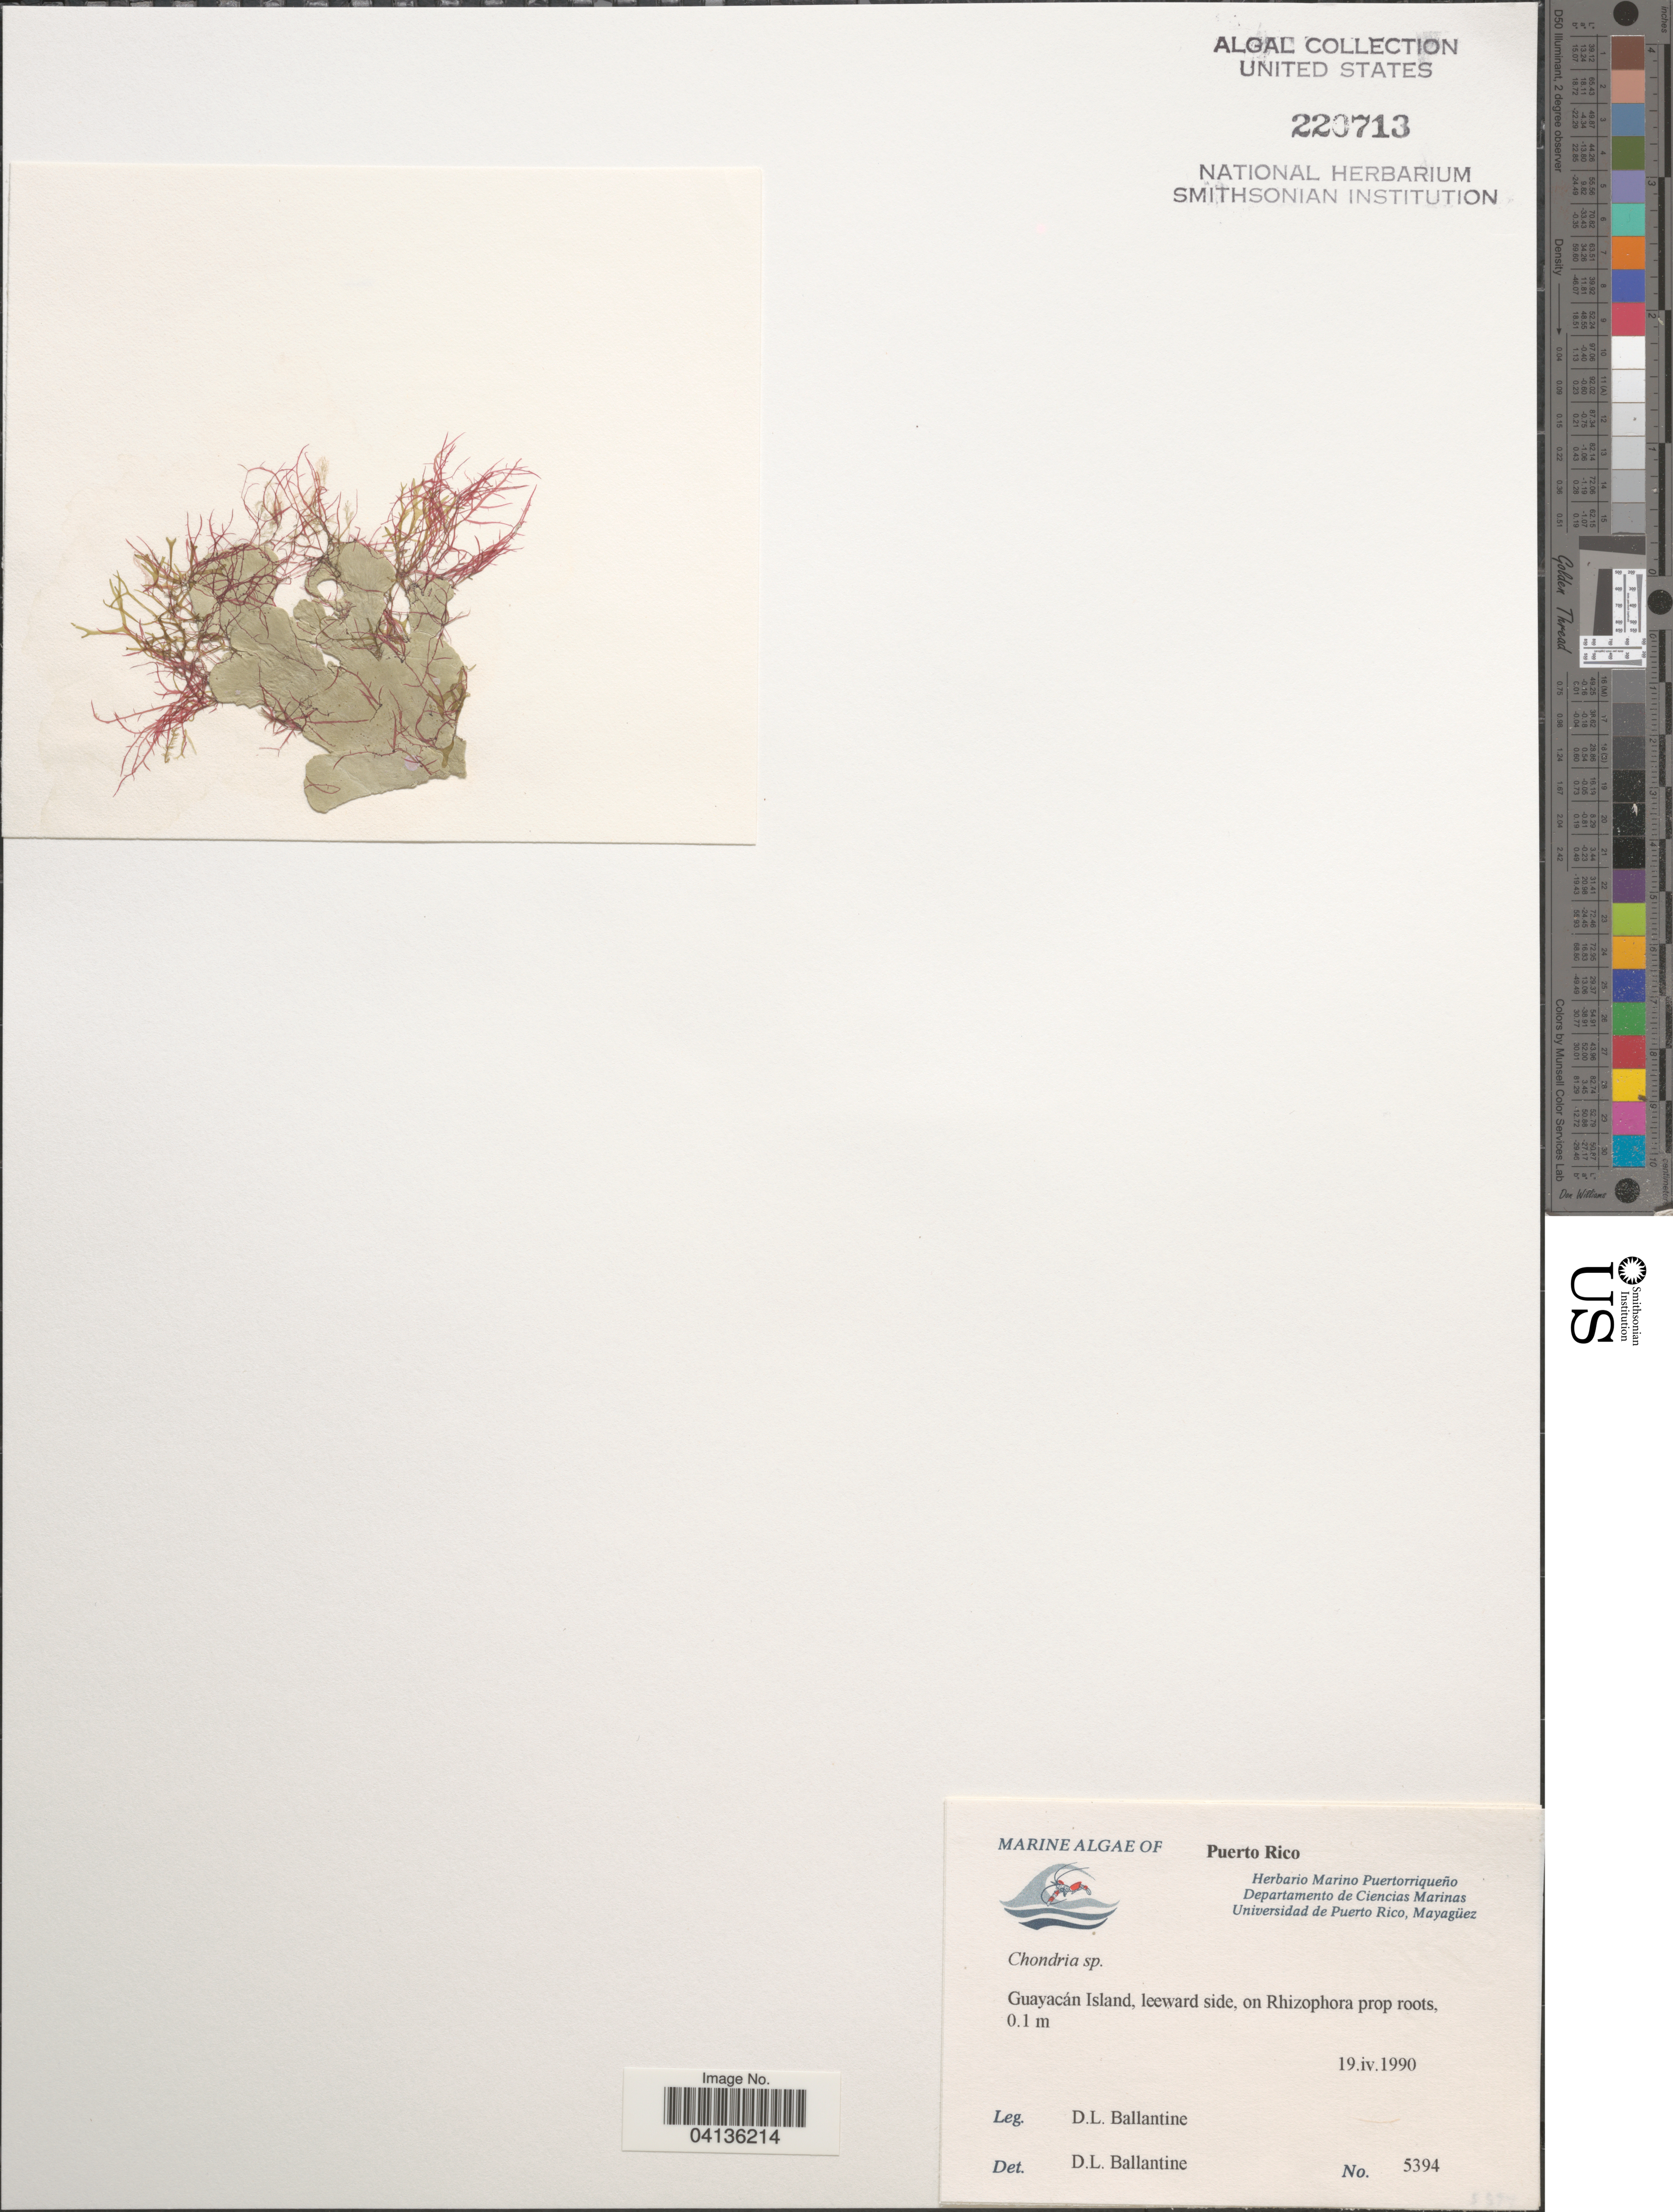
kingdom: Plantae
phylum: Rhodophyta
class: Florideophyceae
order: Ceramiales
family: Rhodomelaceae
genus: Chondria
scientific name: Chondria sp.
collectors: D.L. Ballantine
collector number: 5394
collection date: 1990-04-19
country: Puerto Rico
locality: Guayacán Island, leeward side.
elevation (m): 0.1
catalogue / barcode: US 220713